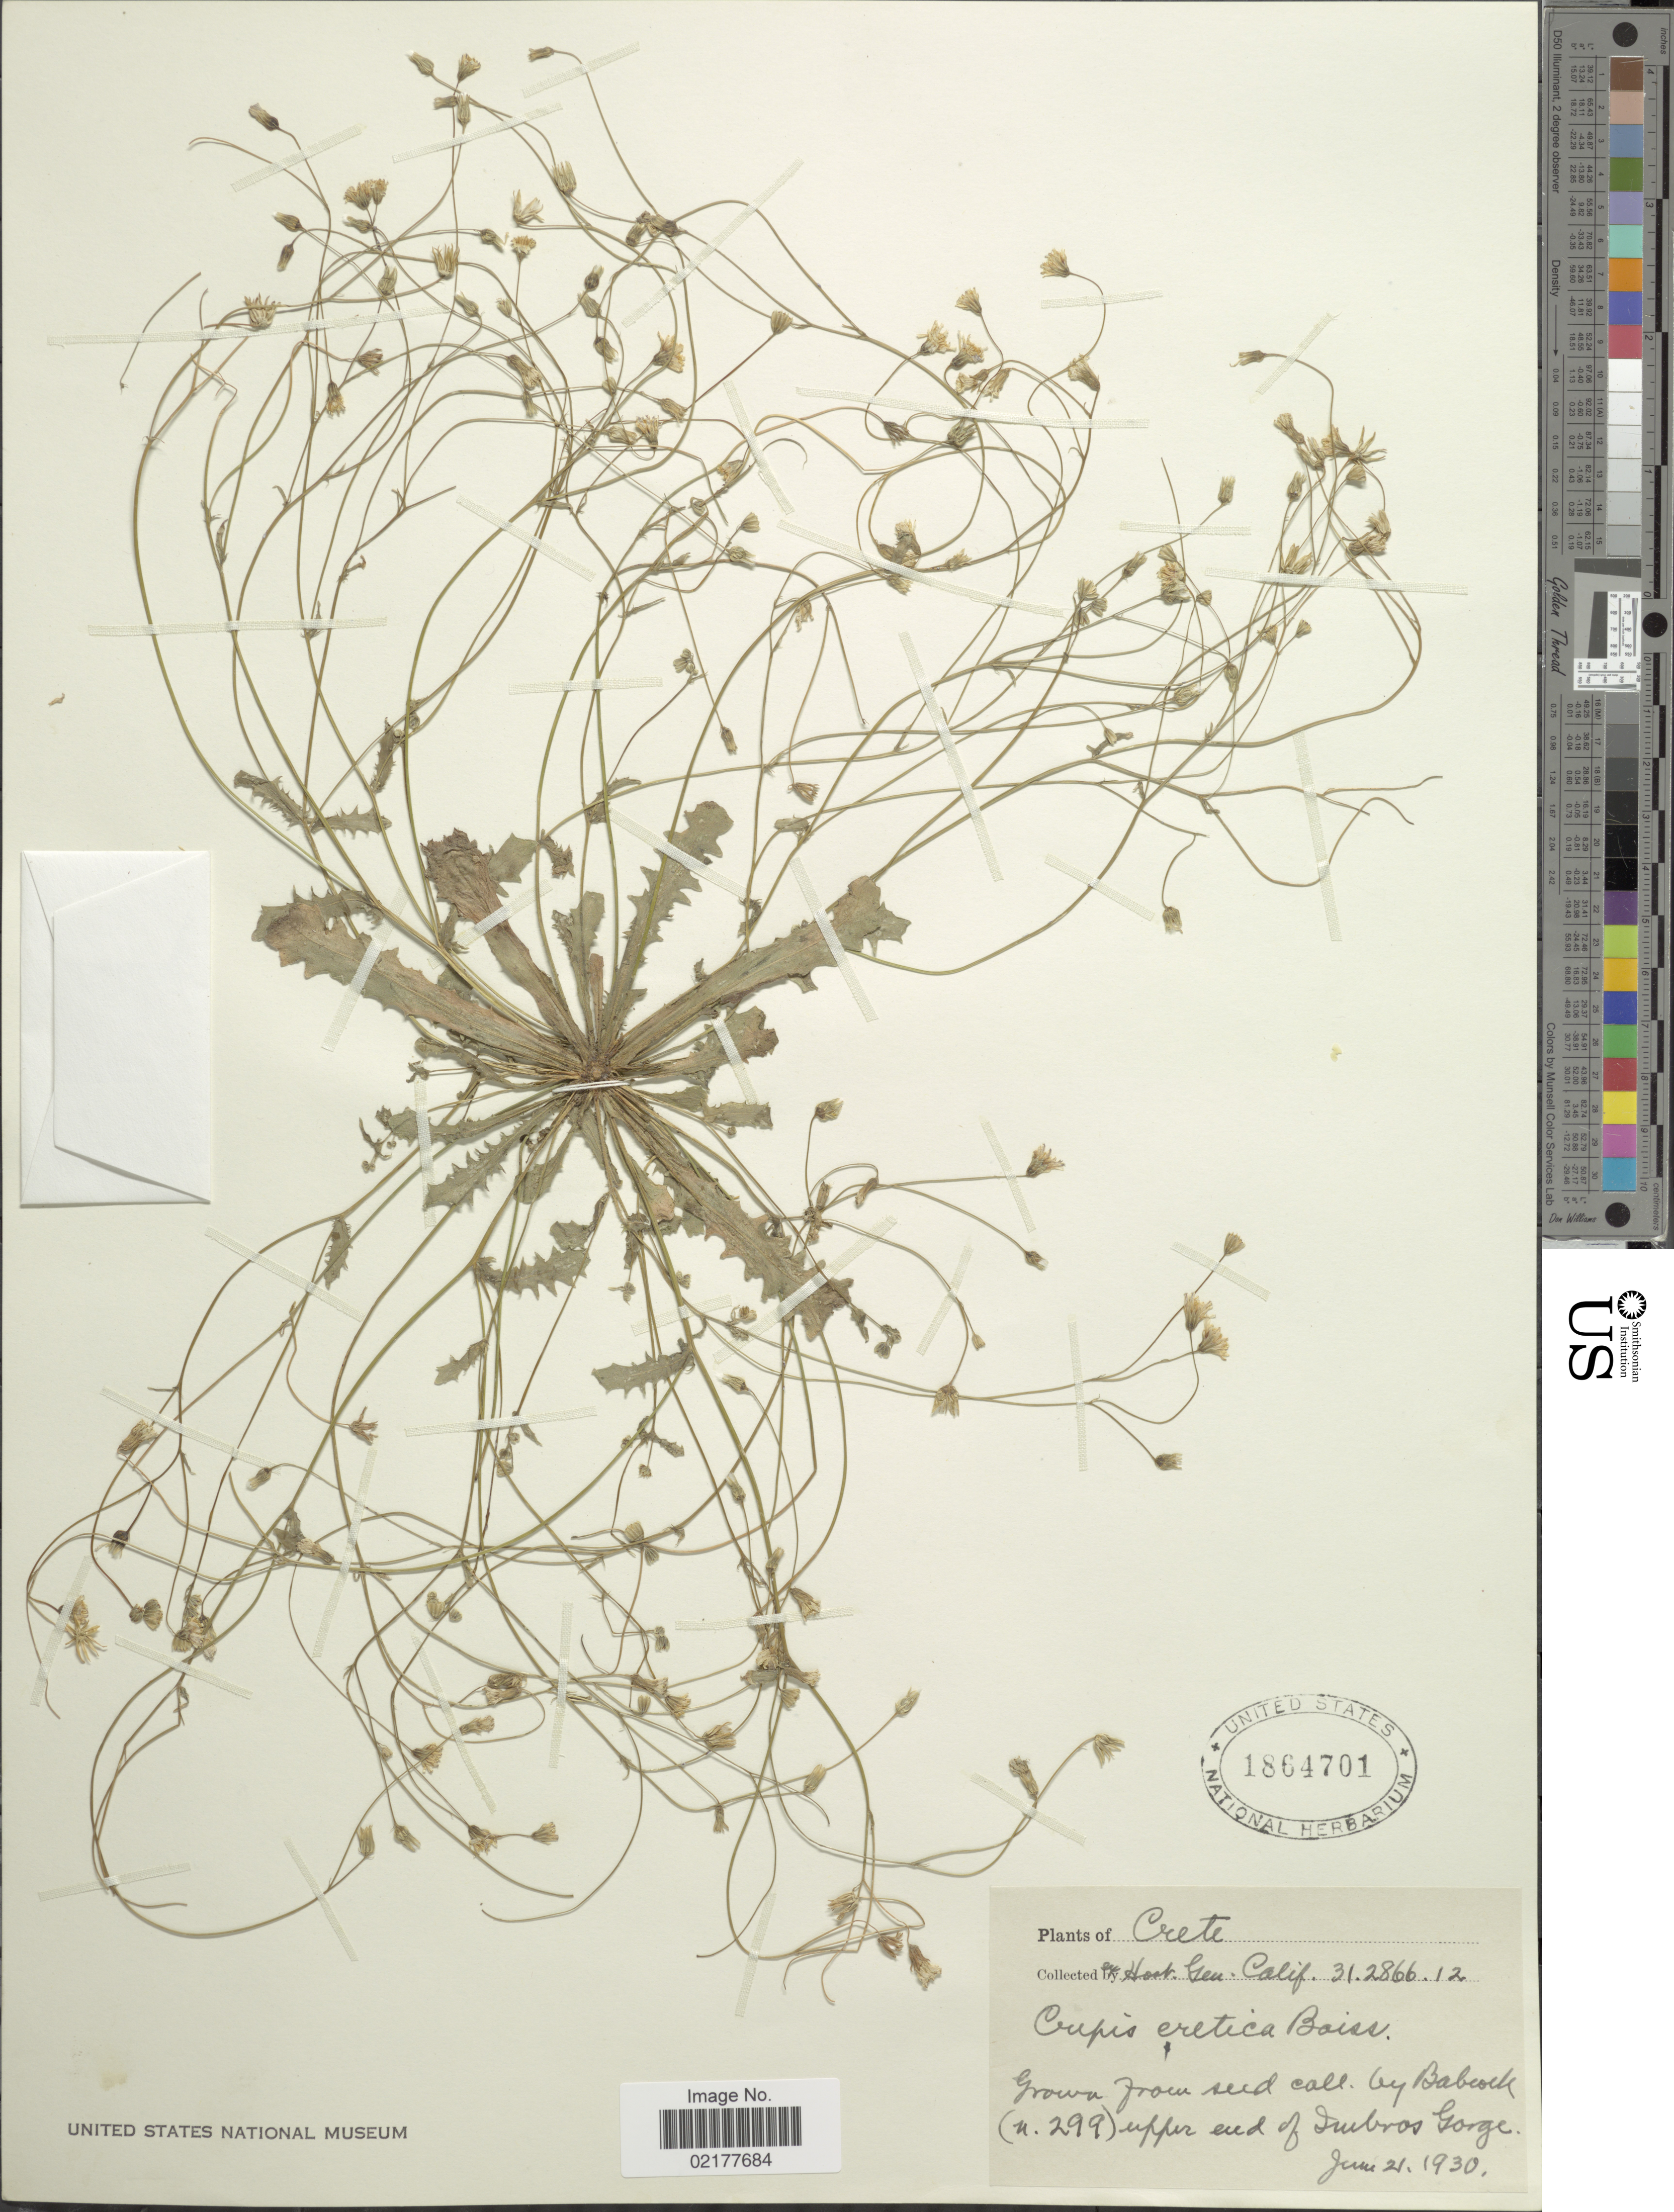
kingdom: Plantae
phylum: Tracheophyta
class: Magnoliopsida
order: Asterales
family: Asteraceae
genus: Crepis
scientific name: Crepis cretica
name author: Boiss.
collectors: Hort. Gen. Calif.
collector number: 31286612?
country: Greece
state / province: Crete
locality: Crete [unsure placement]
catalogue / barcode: US 1864701